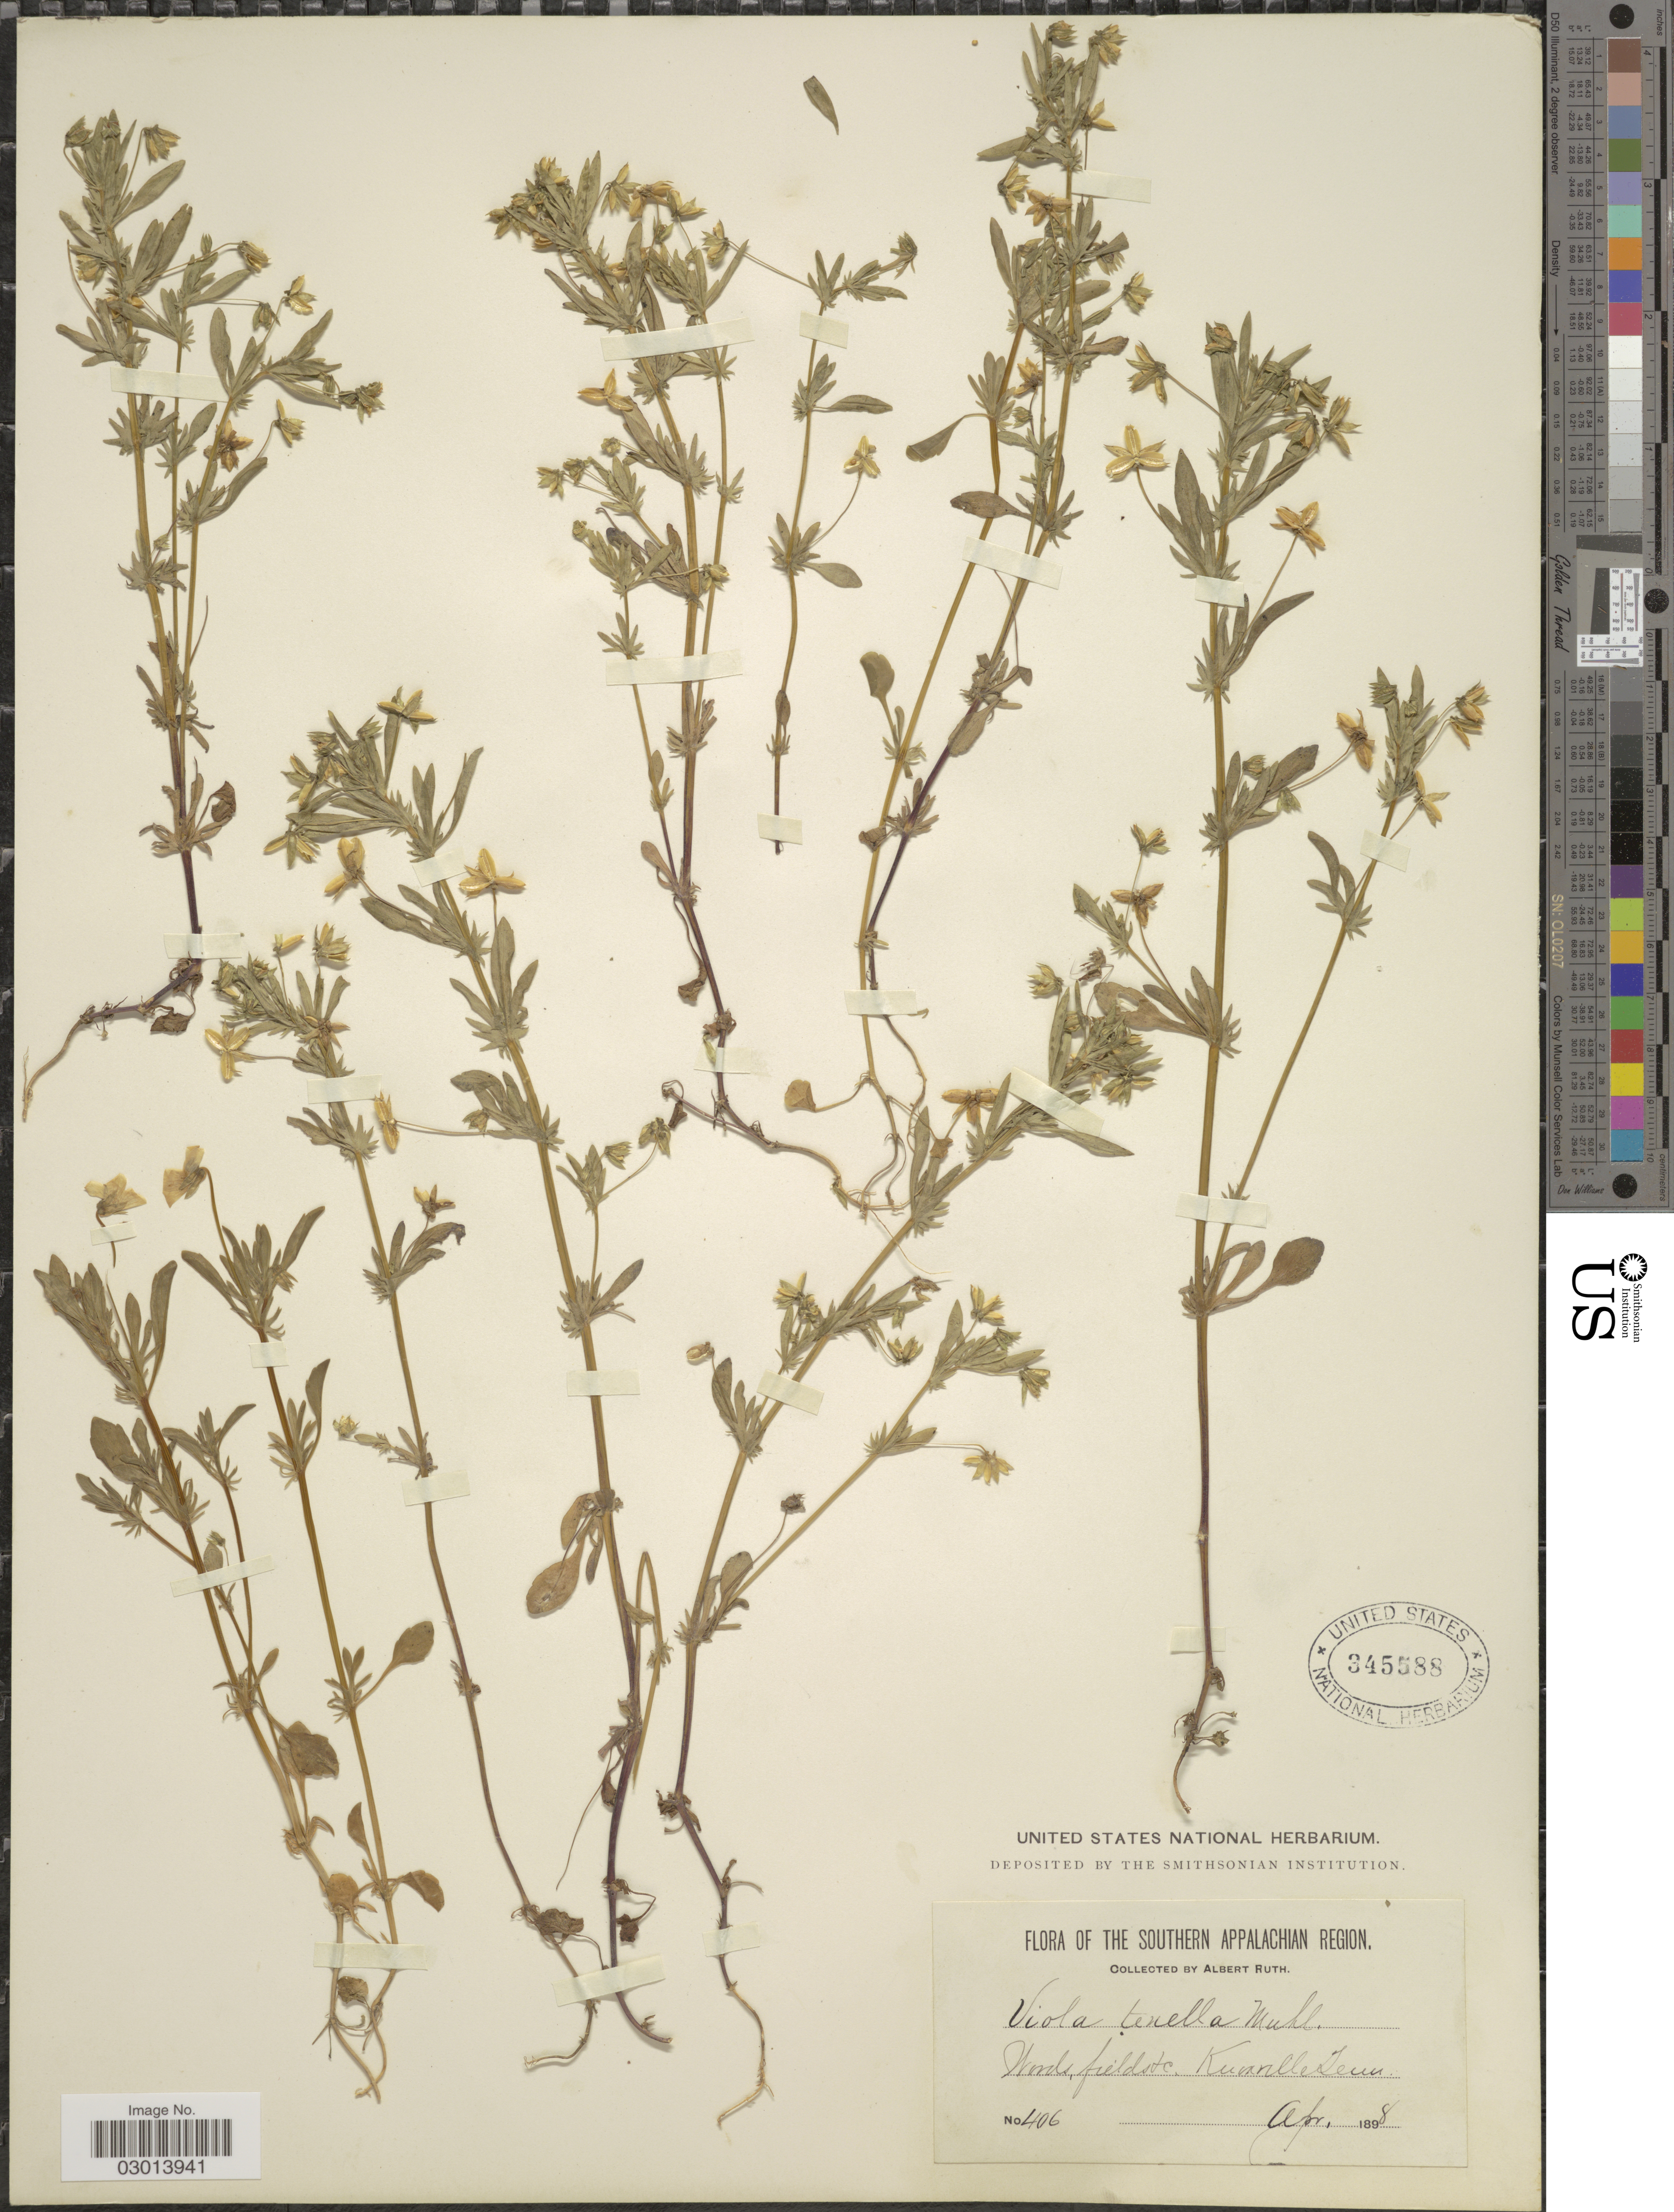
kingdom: Plantae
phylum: Tracheophyta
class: Magnoliopsida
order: Malpighiales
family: Violaceae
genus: Viola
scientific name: Viola rafinesquei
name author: Greene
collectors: A. Ruth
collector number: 406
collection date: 1898-04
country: United States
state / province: Tennessee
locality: Knoxville.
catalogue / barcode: US 345588